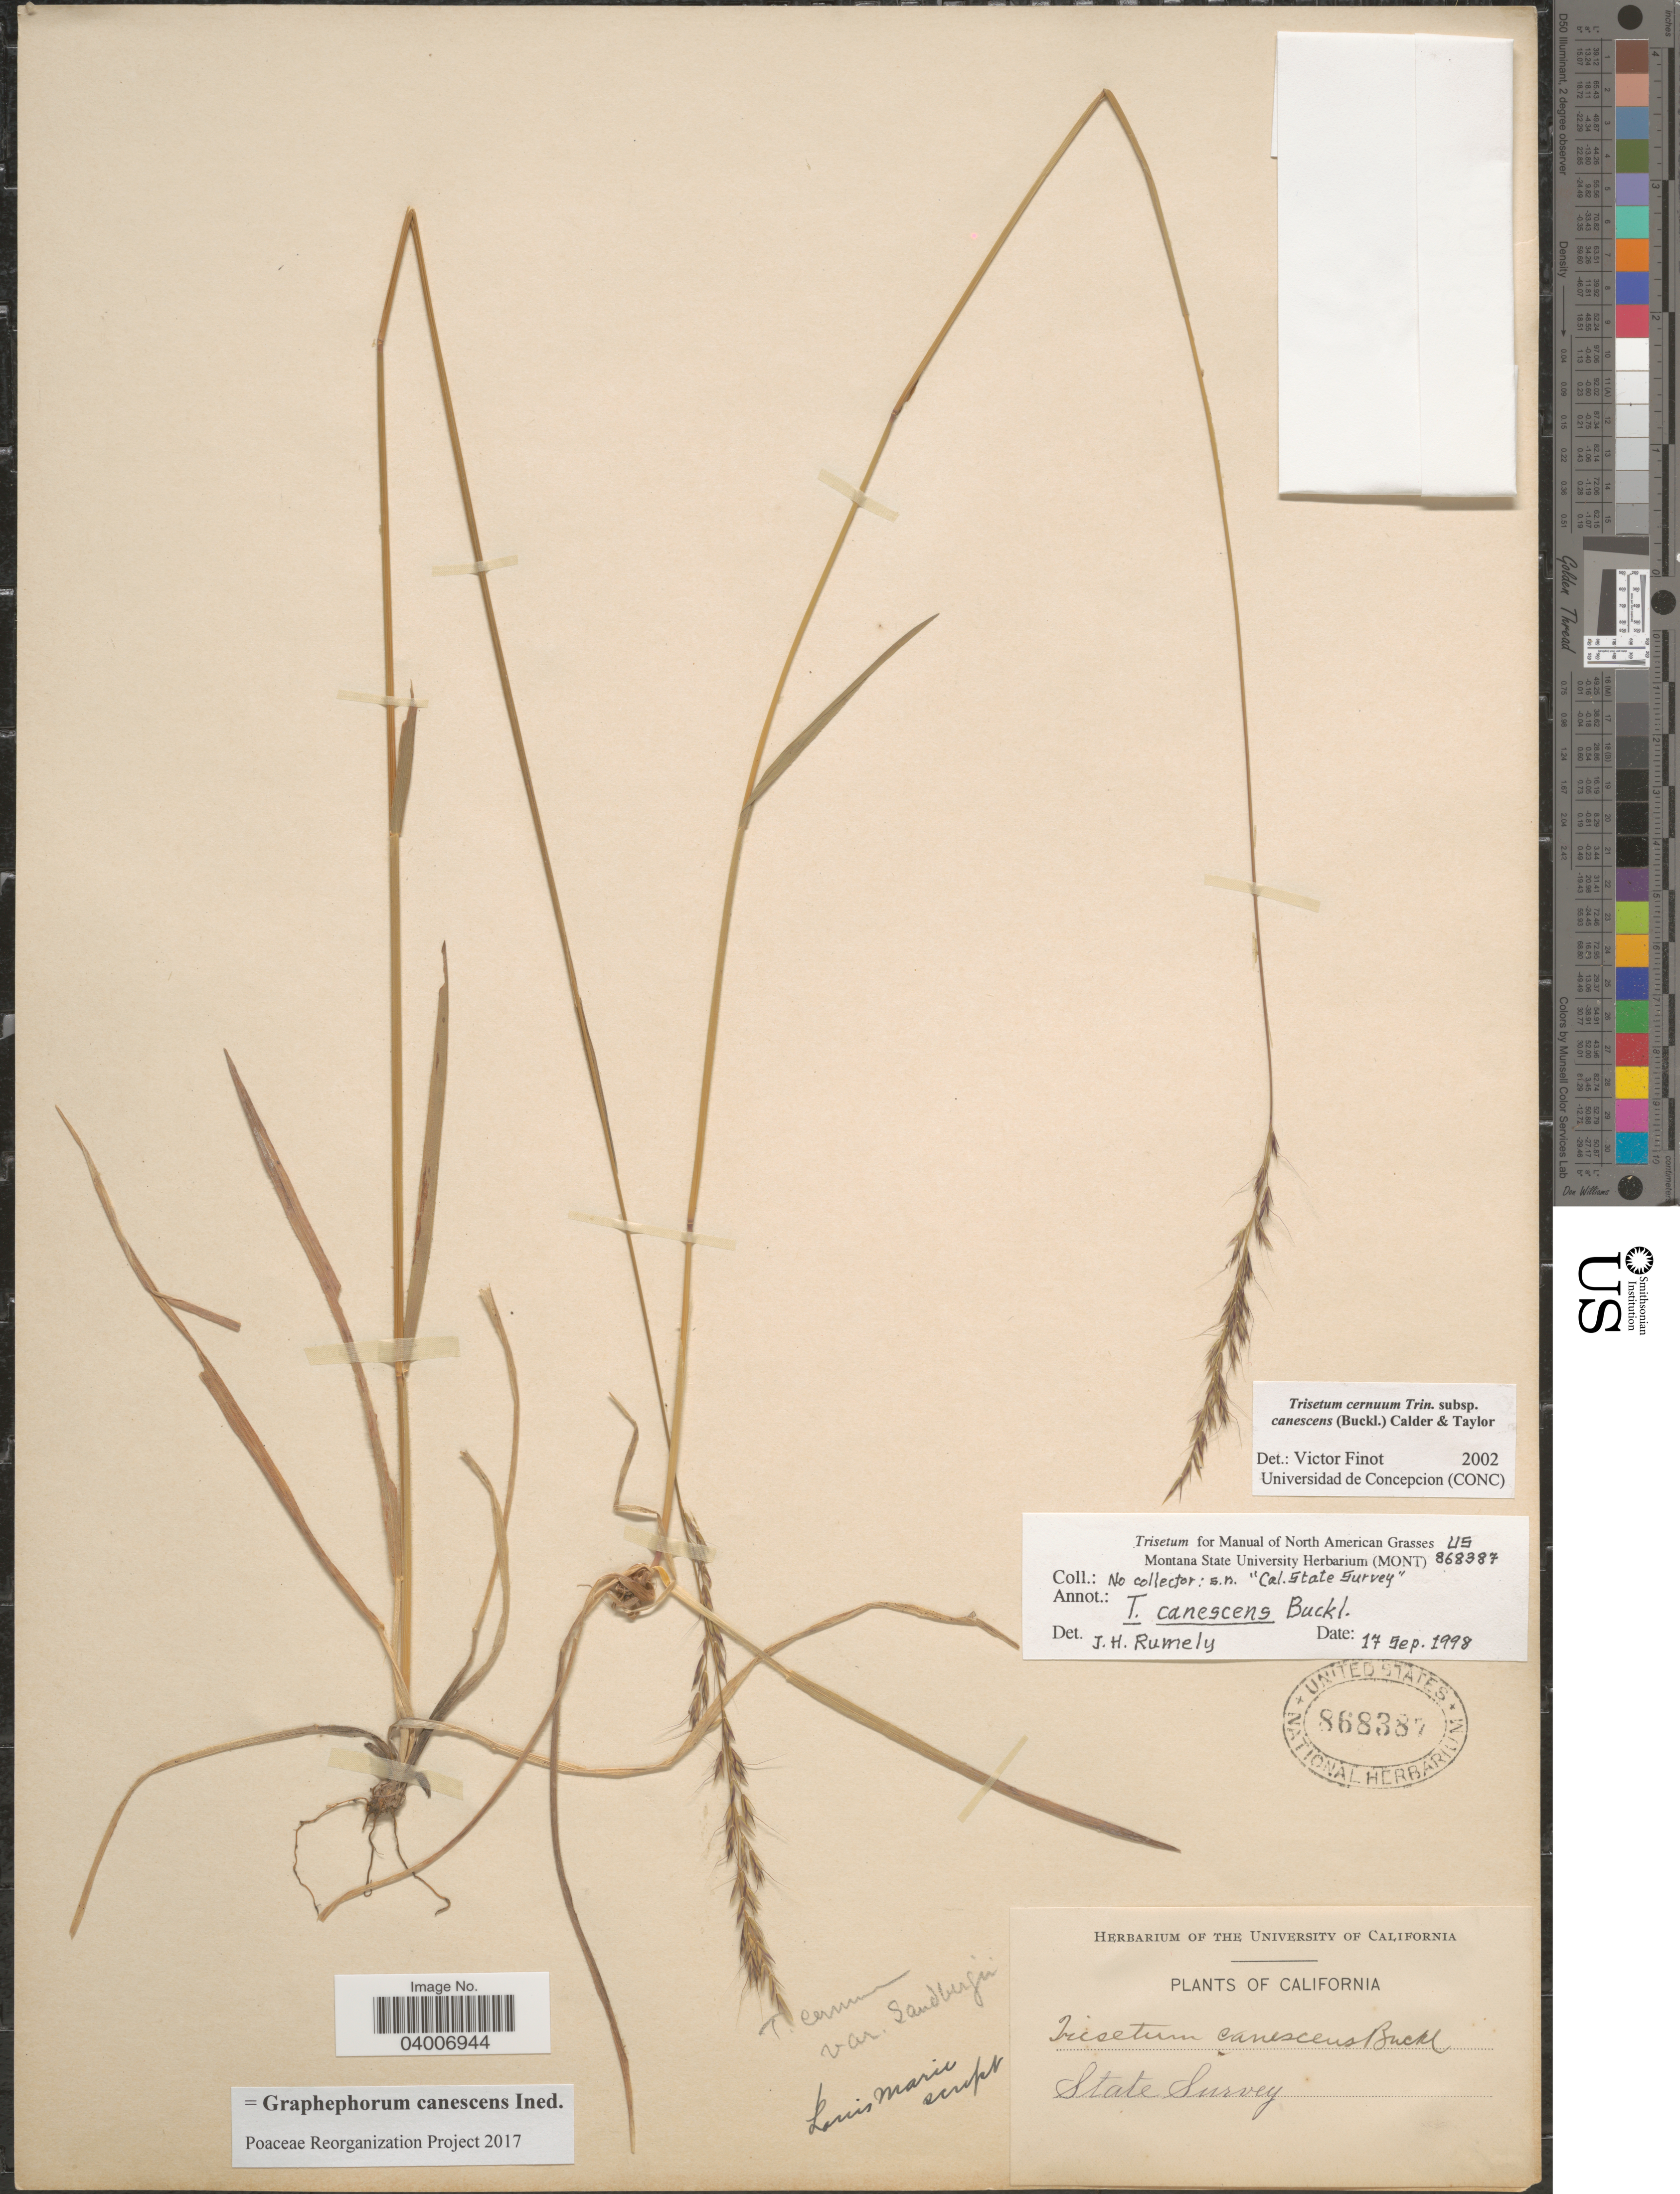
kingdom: Plantae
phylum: Tracheophyta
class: Liliopsida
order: Poales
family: Poaceae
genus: Graphephorum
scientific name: Graphephorum canescens ined.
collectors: ex herb. Univ. of California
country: United States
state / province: California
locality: State Survey.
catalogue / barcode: US 868387